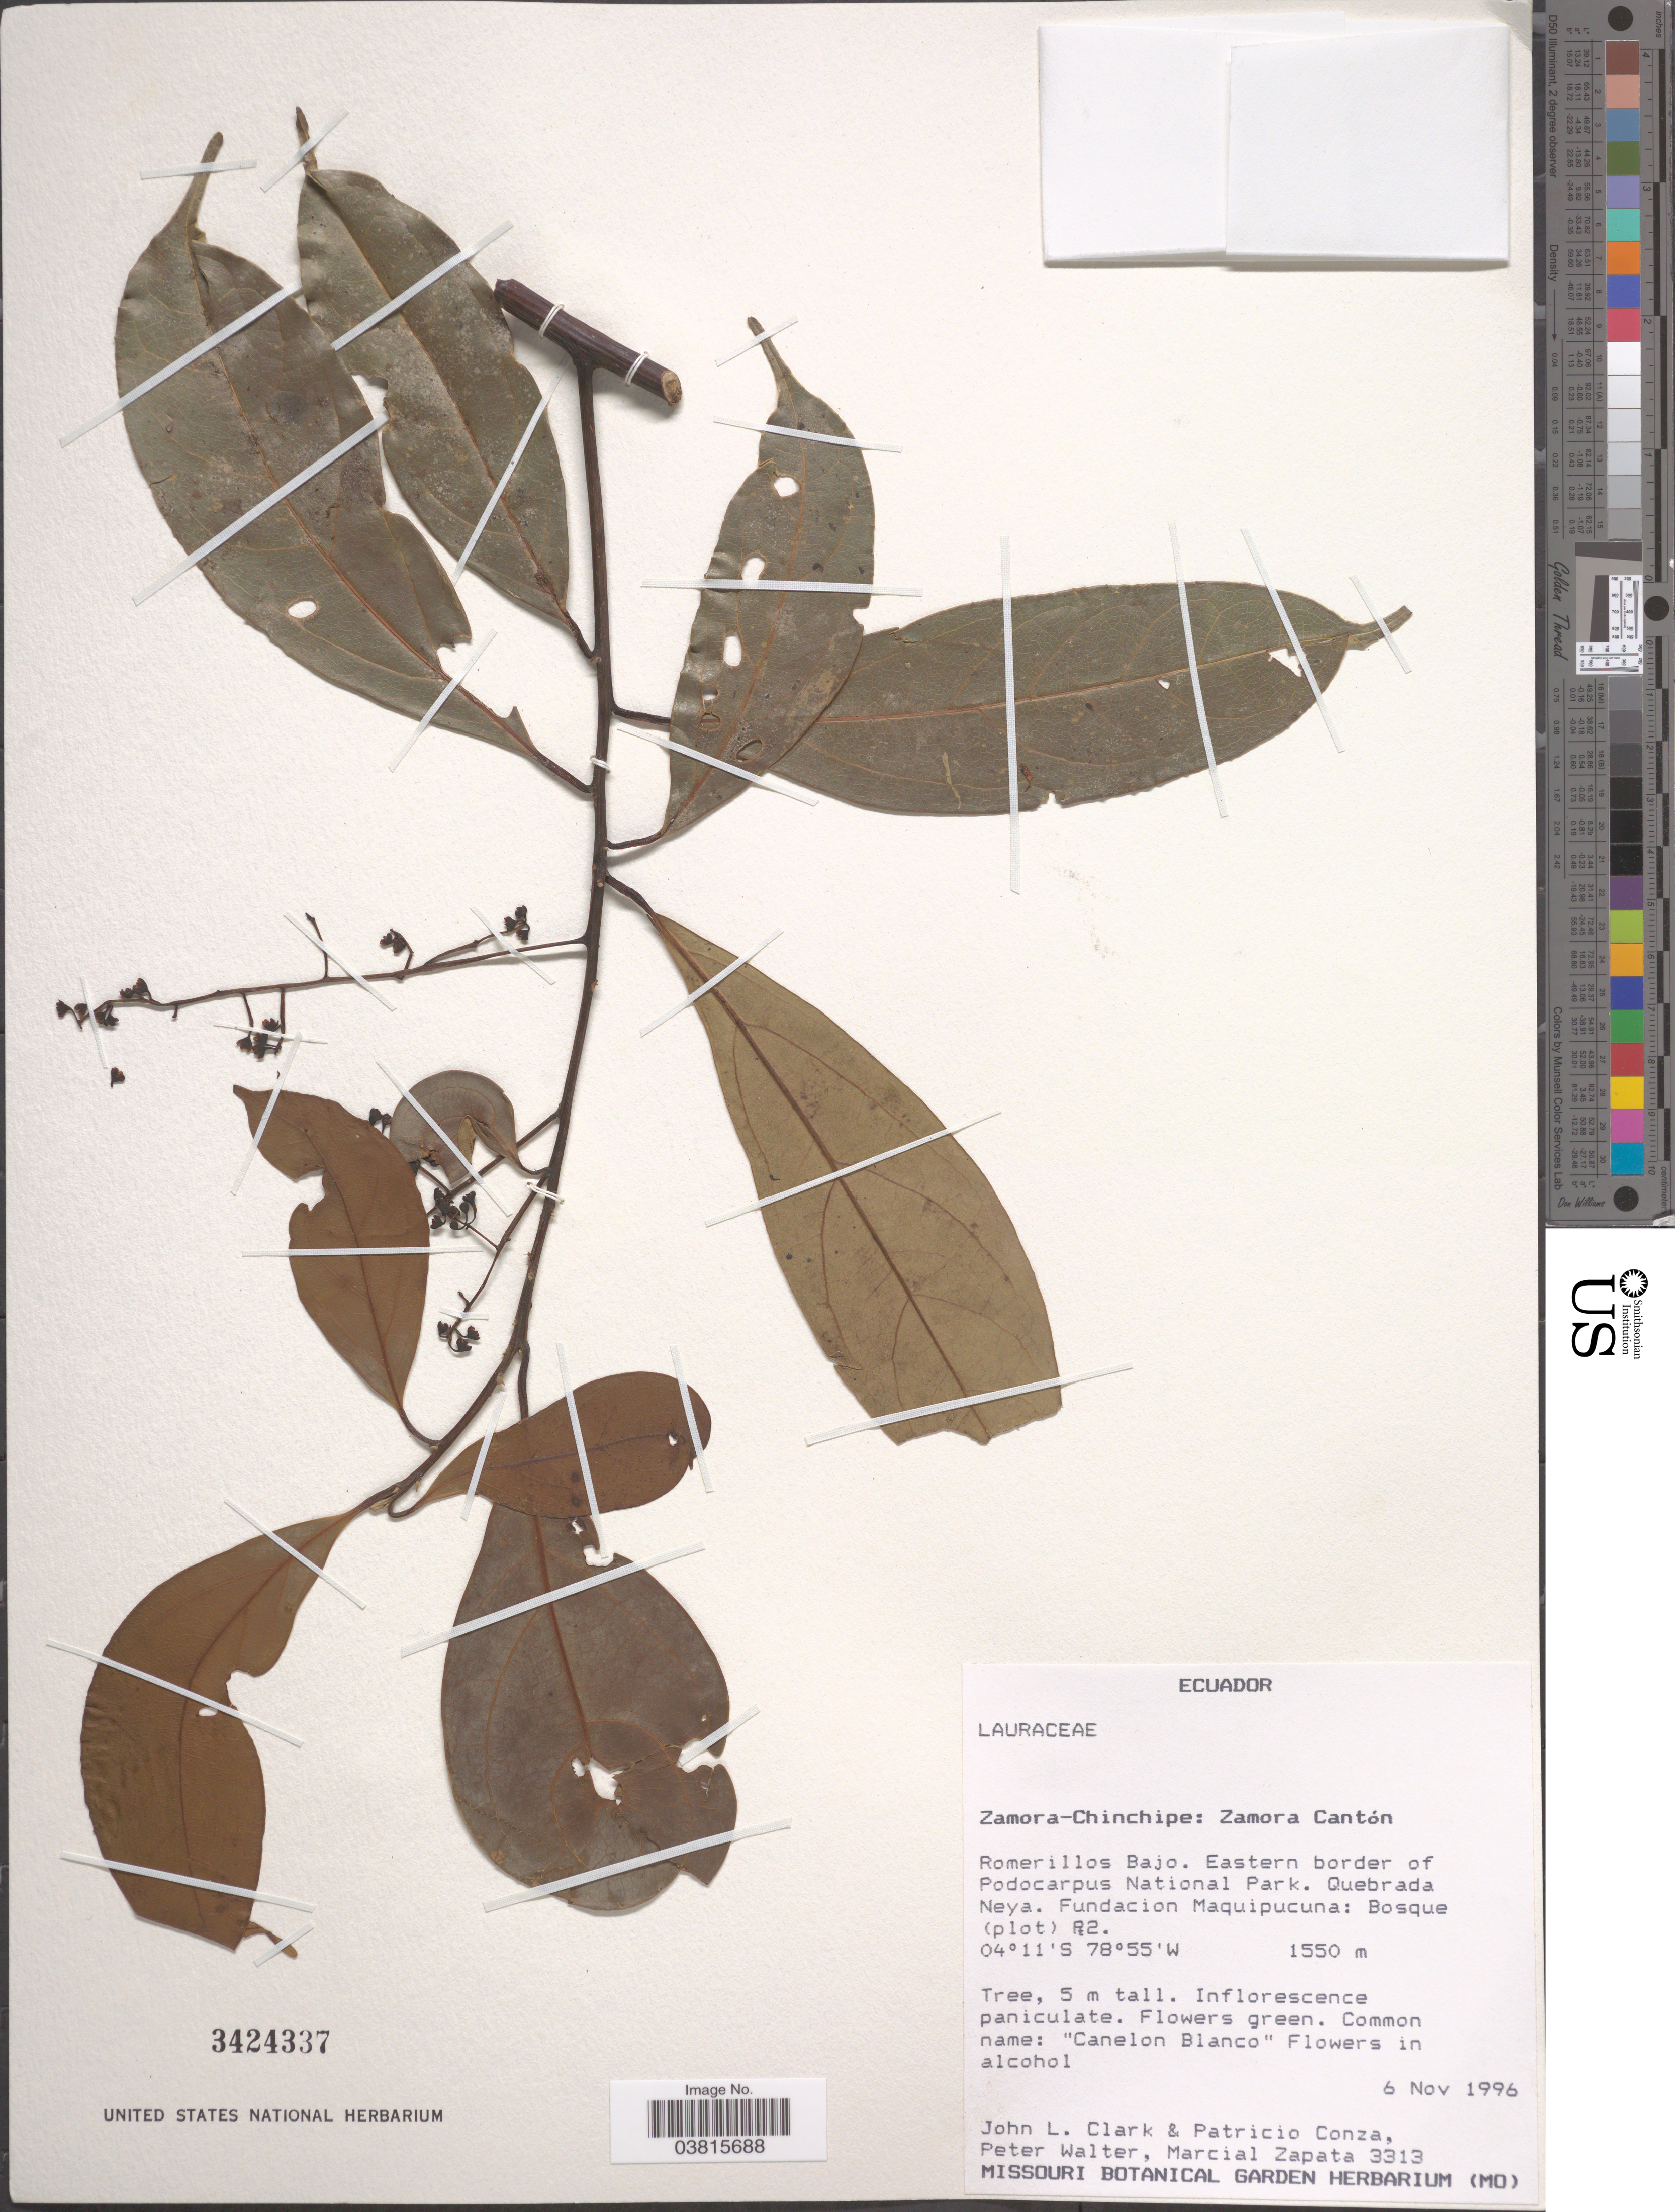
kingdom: Plantae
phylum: Tracheophyta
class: Magnoliopsida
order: Laurales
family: Lauraceae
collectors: J. L. Clark, P. Conza, P. Walter & M. Zapata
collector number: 3313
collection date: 1996-11-06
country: Ecuador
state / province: Zamora-Chinchipe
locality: Zamora Cantón. Romerillos Bajo. Eastern border of Podocarpus National Park. Quebrada Neya. Fundacion Maquipucuna: Bosque (plot) R2.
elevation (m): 1550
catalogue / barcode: US 3424337